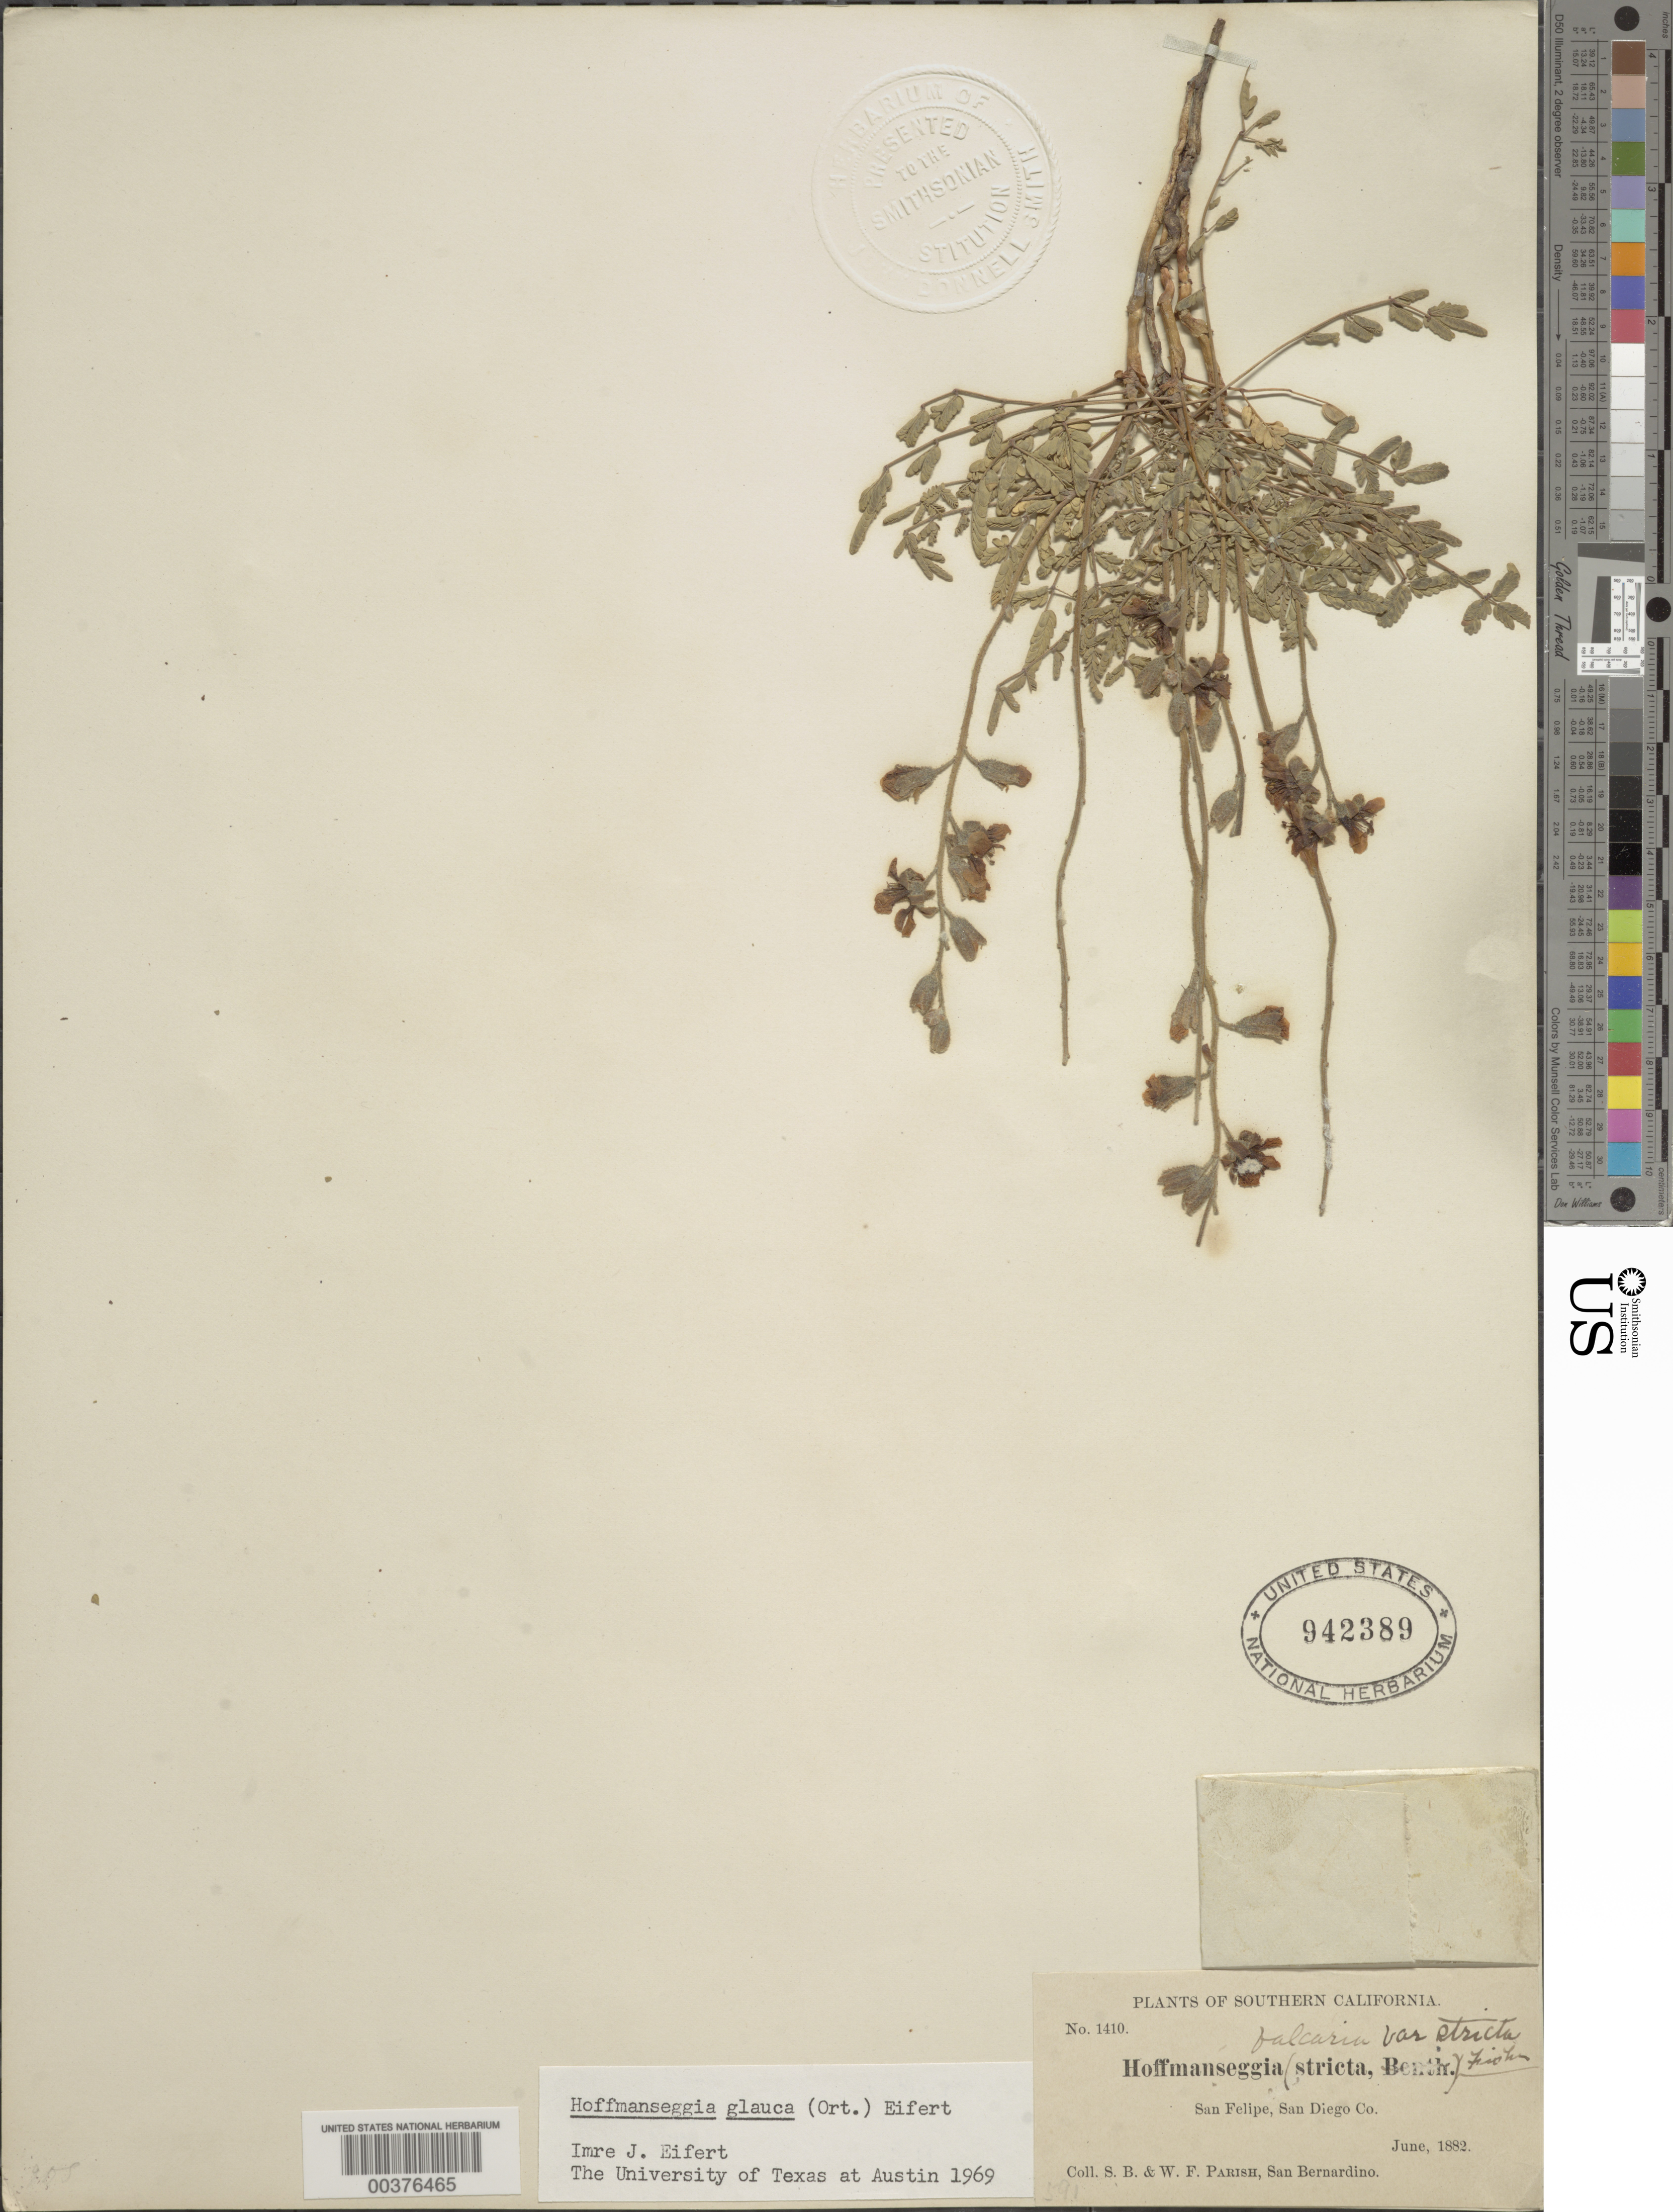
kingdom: Plantae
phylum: Tracheophyta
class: Magnoliopsida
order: Fabales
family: Fabaceae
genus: Hoffmannseggia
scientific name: Hoffmannseggia glauca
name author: (Ortega) Eifert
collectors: S. B. Parish & W. F. Parish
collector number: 1410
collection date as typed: Jun 1892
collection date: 1892-06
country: United States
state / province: California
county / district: San Diego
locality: San felipe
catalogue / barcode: US 942389